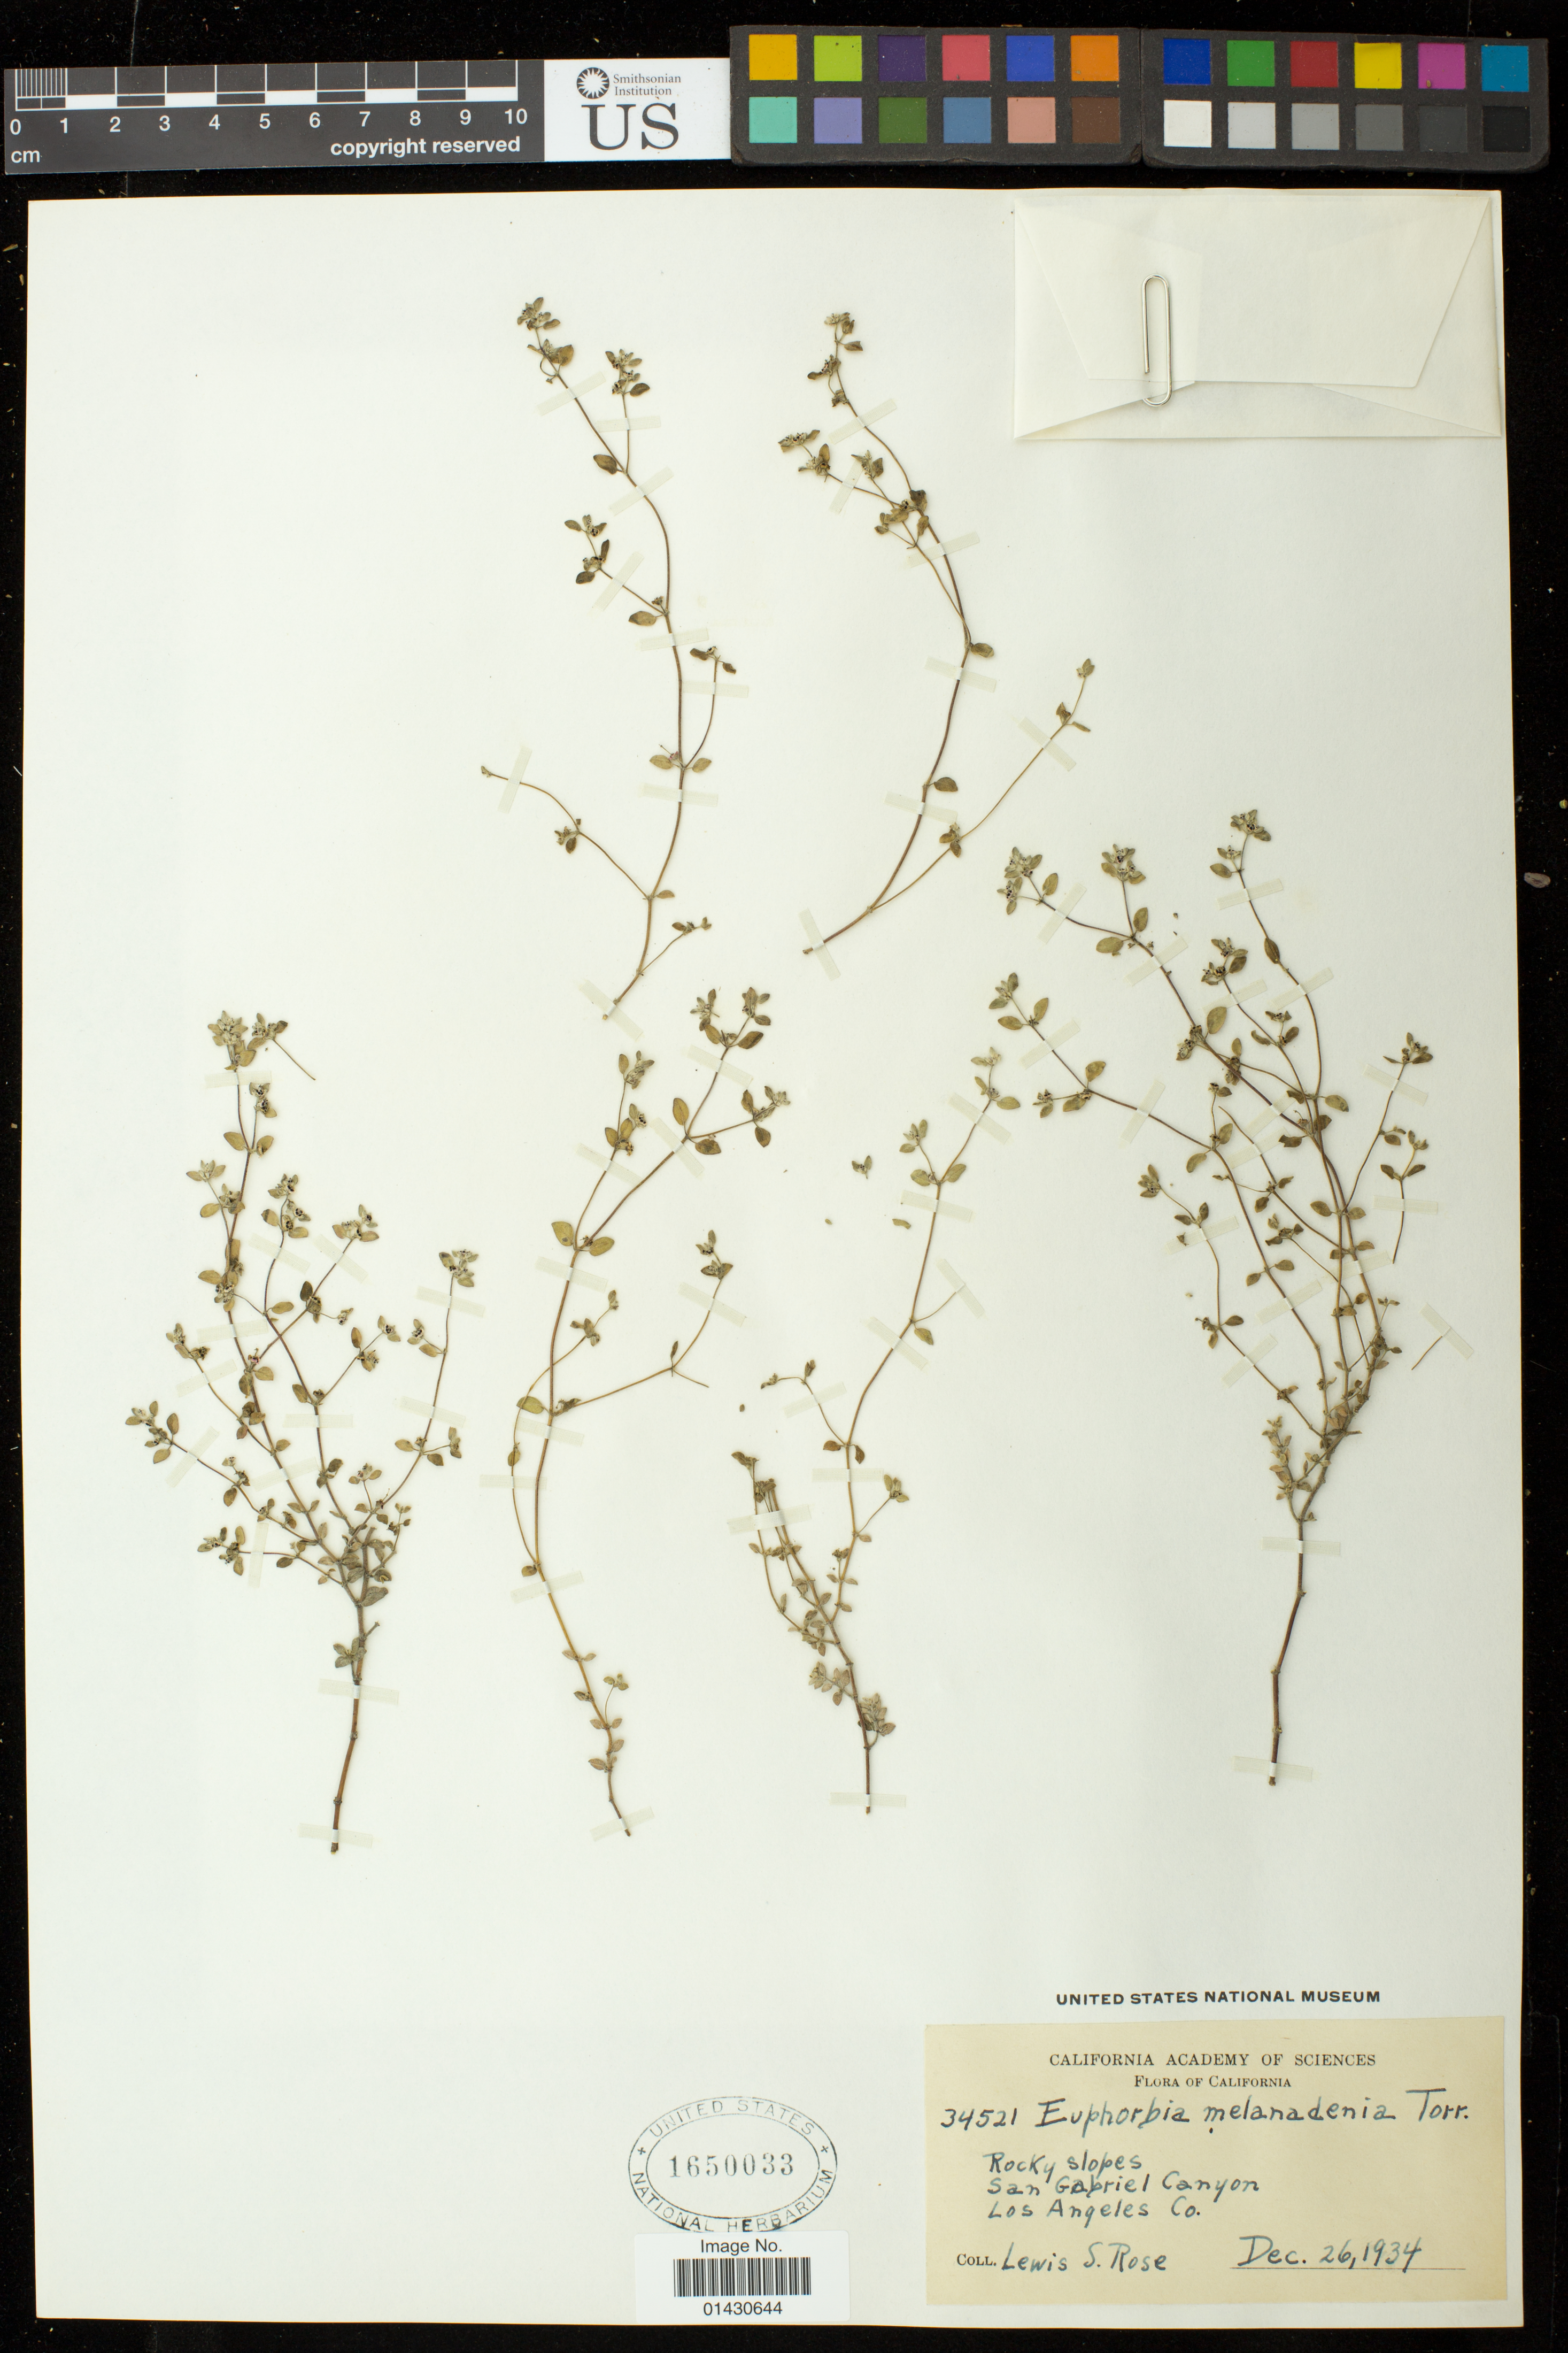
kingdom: Plantae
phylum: Tracheophyta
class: Magnoliopsida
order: Malpighiales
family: Euphorbiaceae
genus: Euphorbia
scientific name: Euphorbia melanadenia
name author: Torr.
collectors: L. S. Rose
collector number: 34521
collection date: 1934-12-26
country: United States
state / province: California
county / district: Los Angeles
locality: Rocky Slopes; San Gabriel Canyon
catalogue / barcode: US 1650033